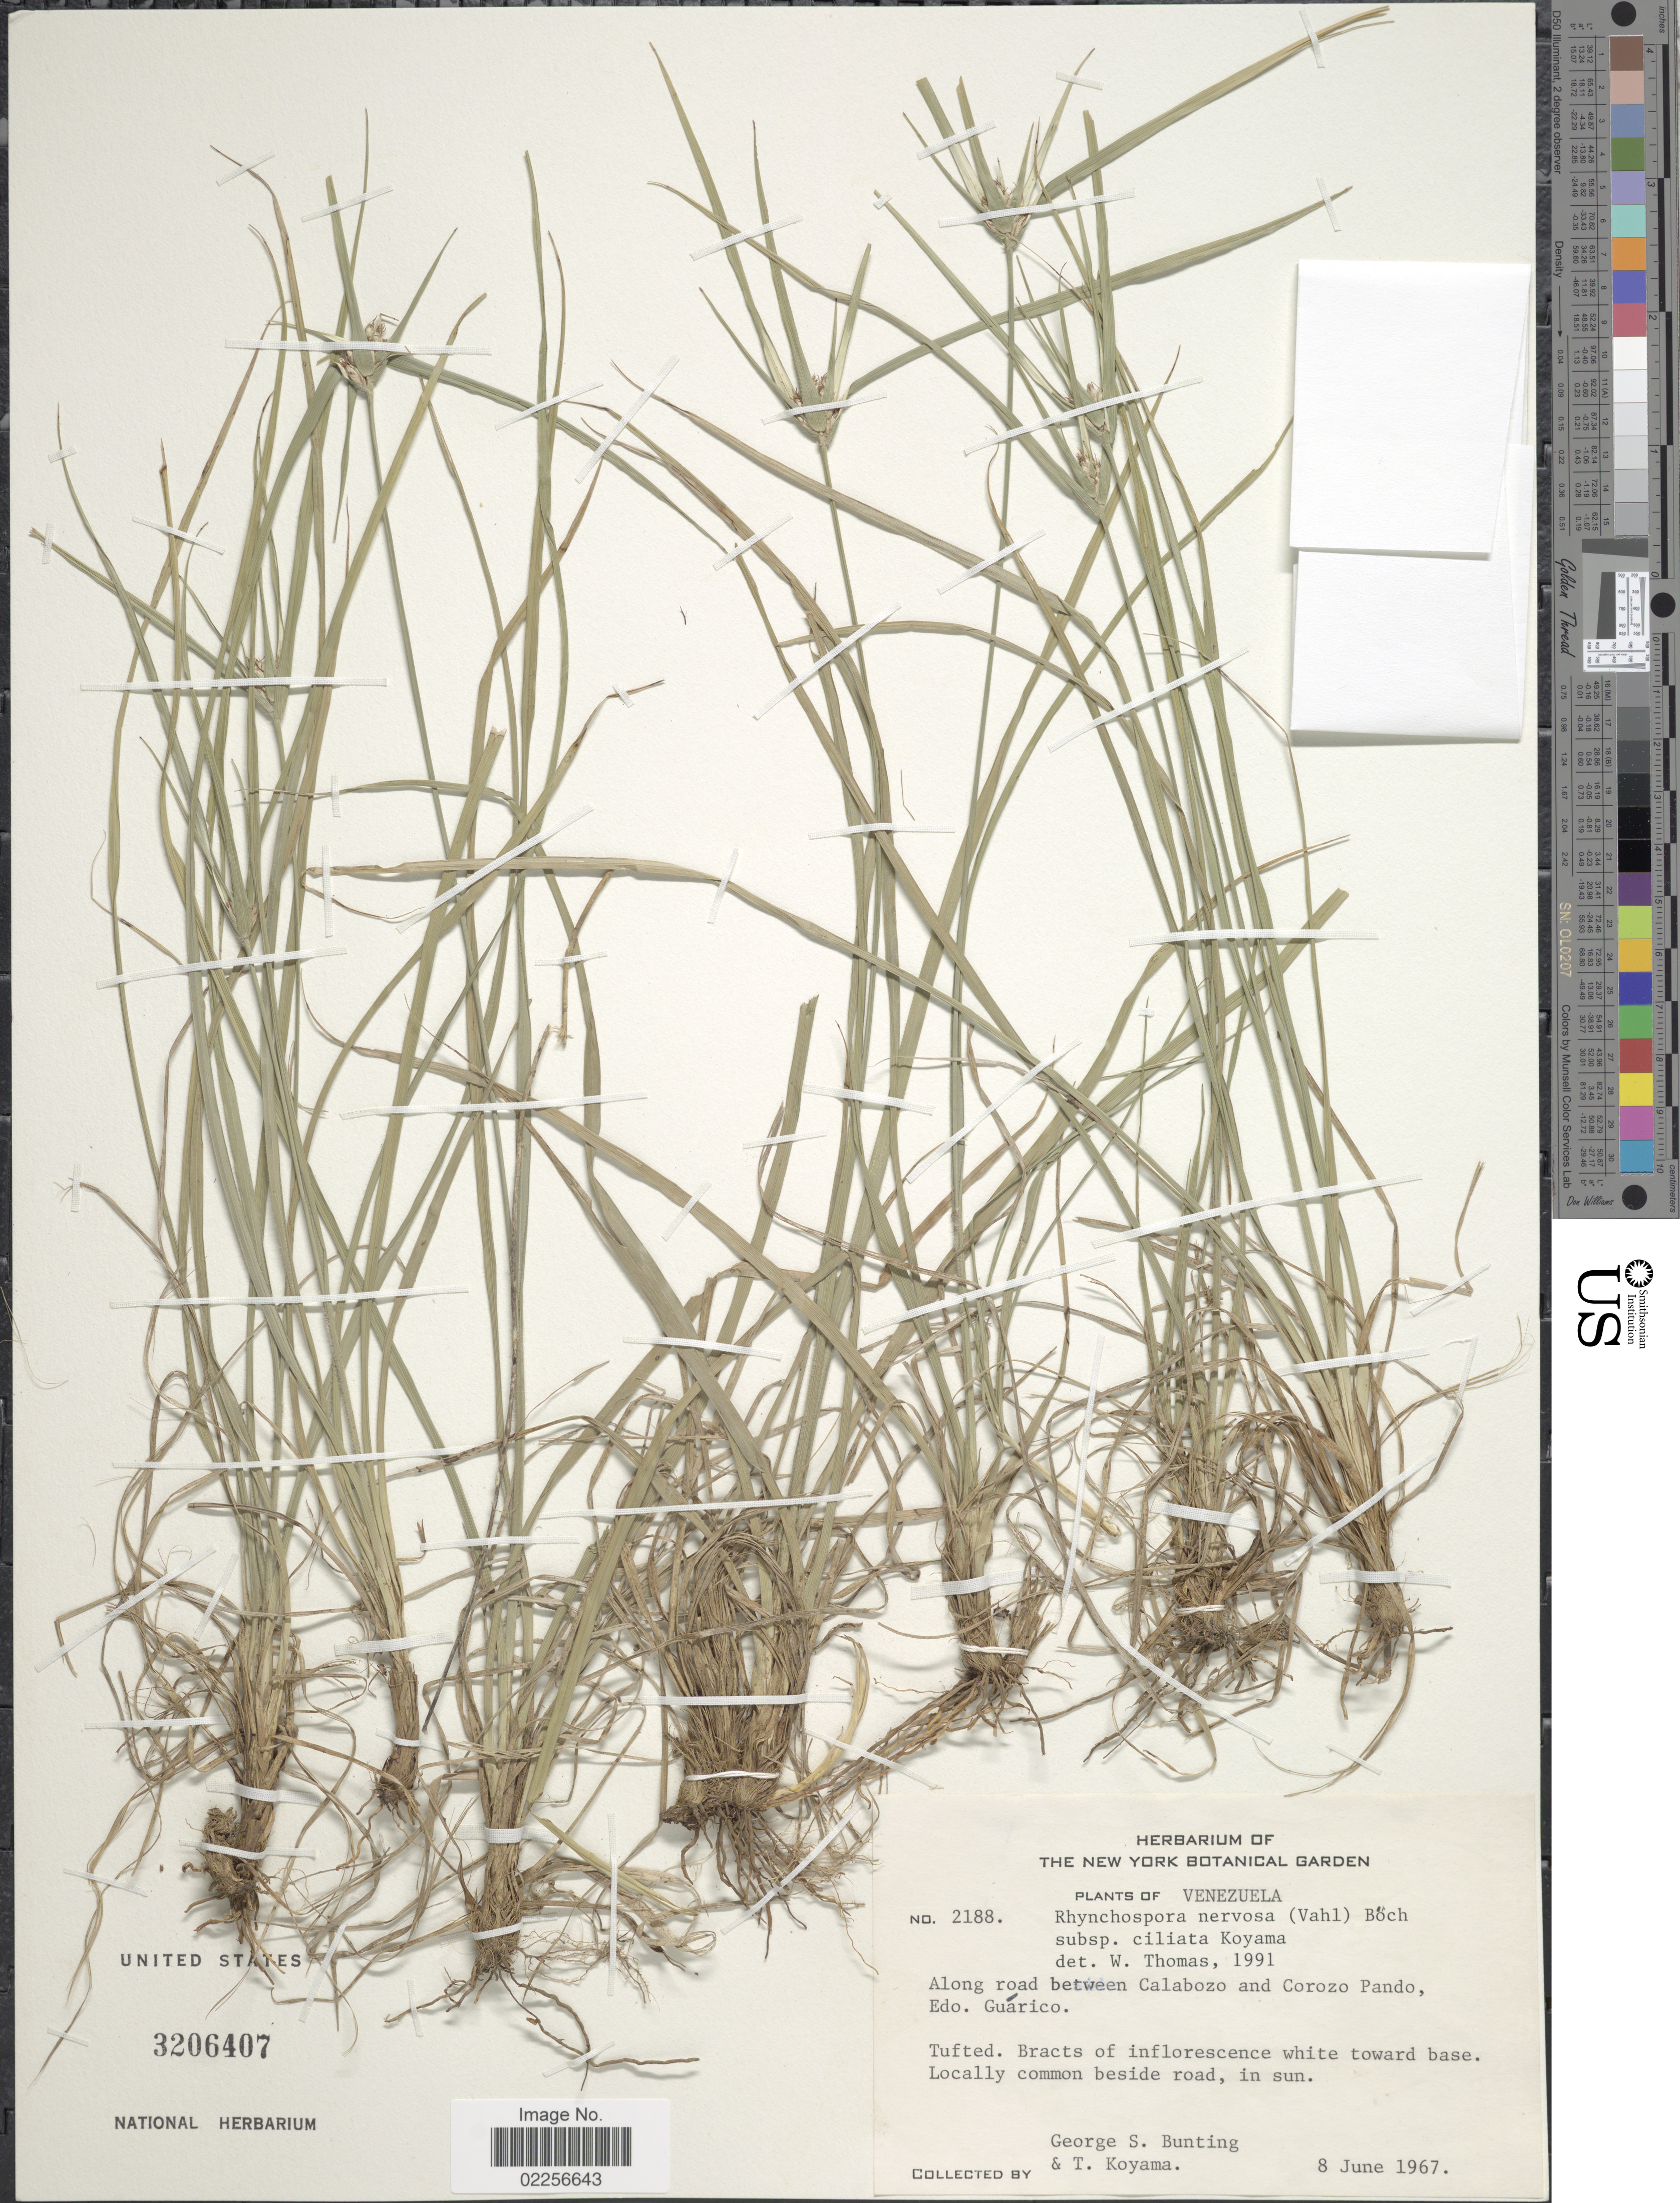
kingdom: Plantae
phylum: Tracheophyta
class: Liliopsida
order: Poales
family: Cyperaceae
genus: Rhynchospora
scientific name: Rhynchospora ciliata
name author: (G. Mey.) Kük.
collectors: G. S. Bunting & T. Koyama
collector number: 2188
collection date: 1967-06-08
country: Venezuela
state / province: Guárico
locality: Along road between Calabozo and Corozo Pando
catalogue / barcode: US 3206407